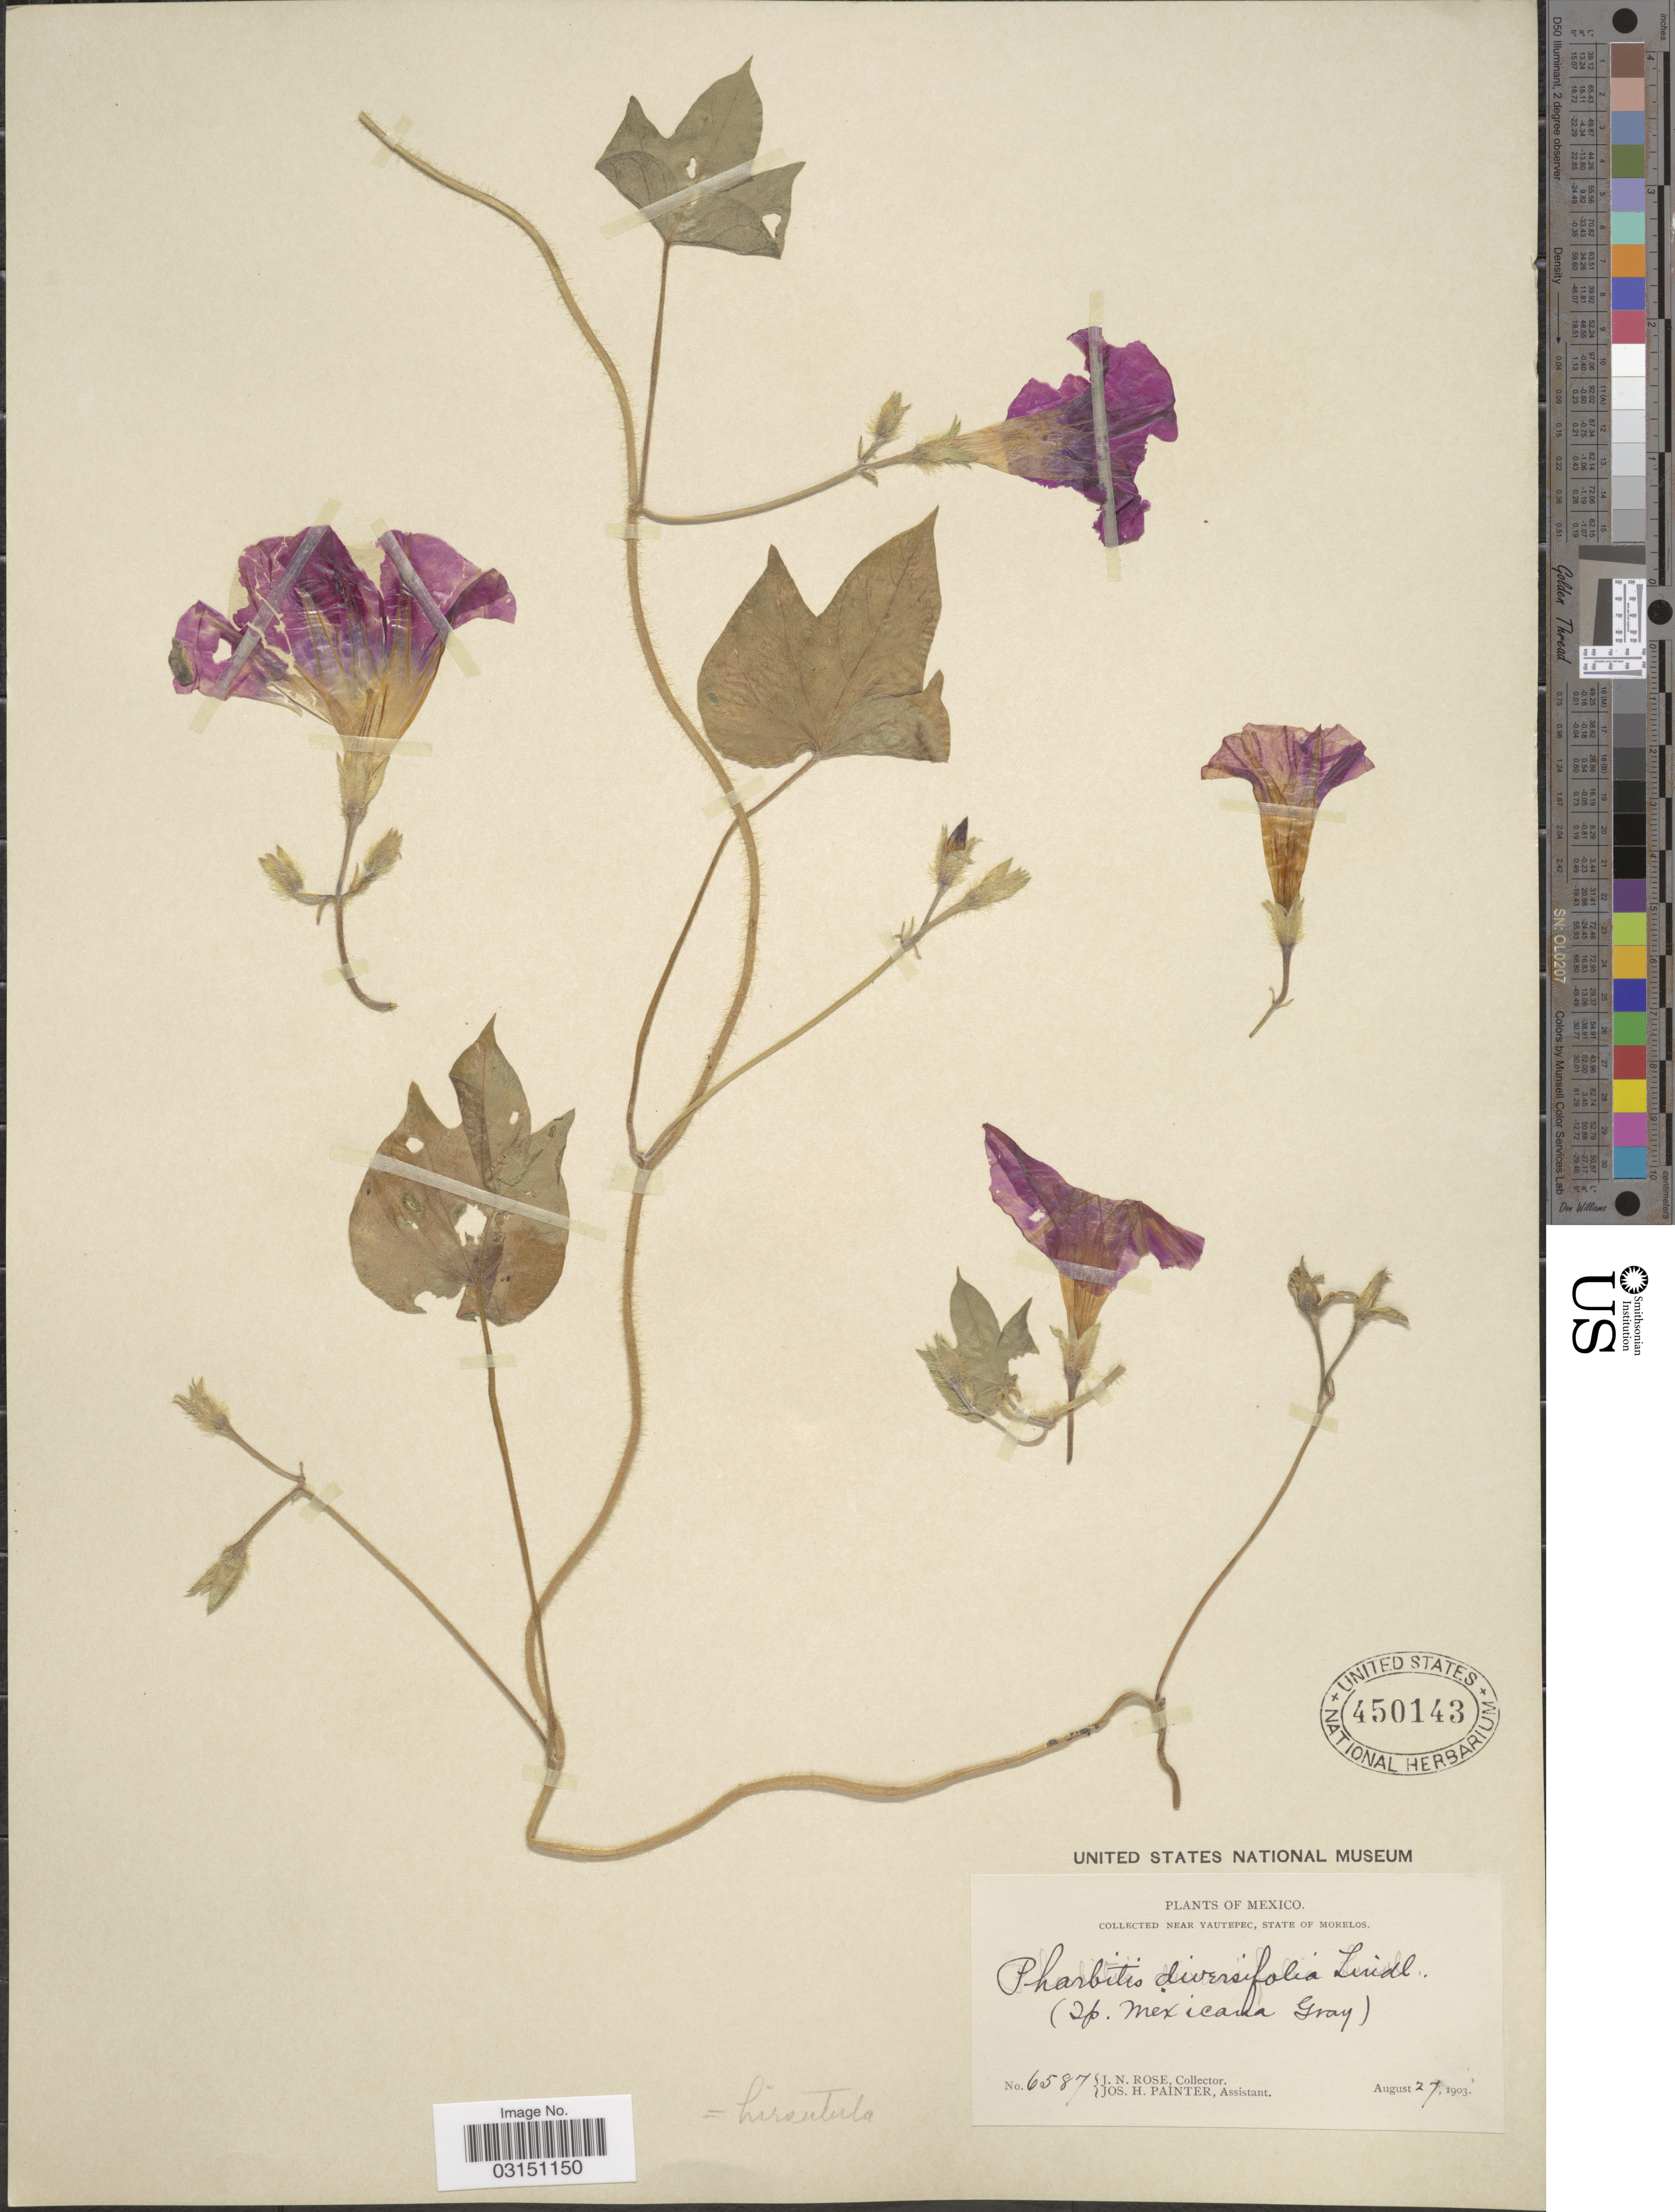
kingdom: Plantae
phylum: Tracheophyta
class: Magnoliopsida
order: Solanales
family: Convolvulaceae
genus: Ipomoea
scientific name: Ipomoea purpurea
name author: (L.) Roth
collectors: J. N. Rose & J. H. Painter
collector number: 6587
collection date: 1903-08-27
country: Mexico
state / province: Morelos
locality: Near Yautepec.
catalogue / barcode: US 450143